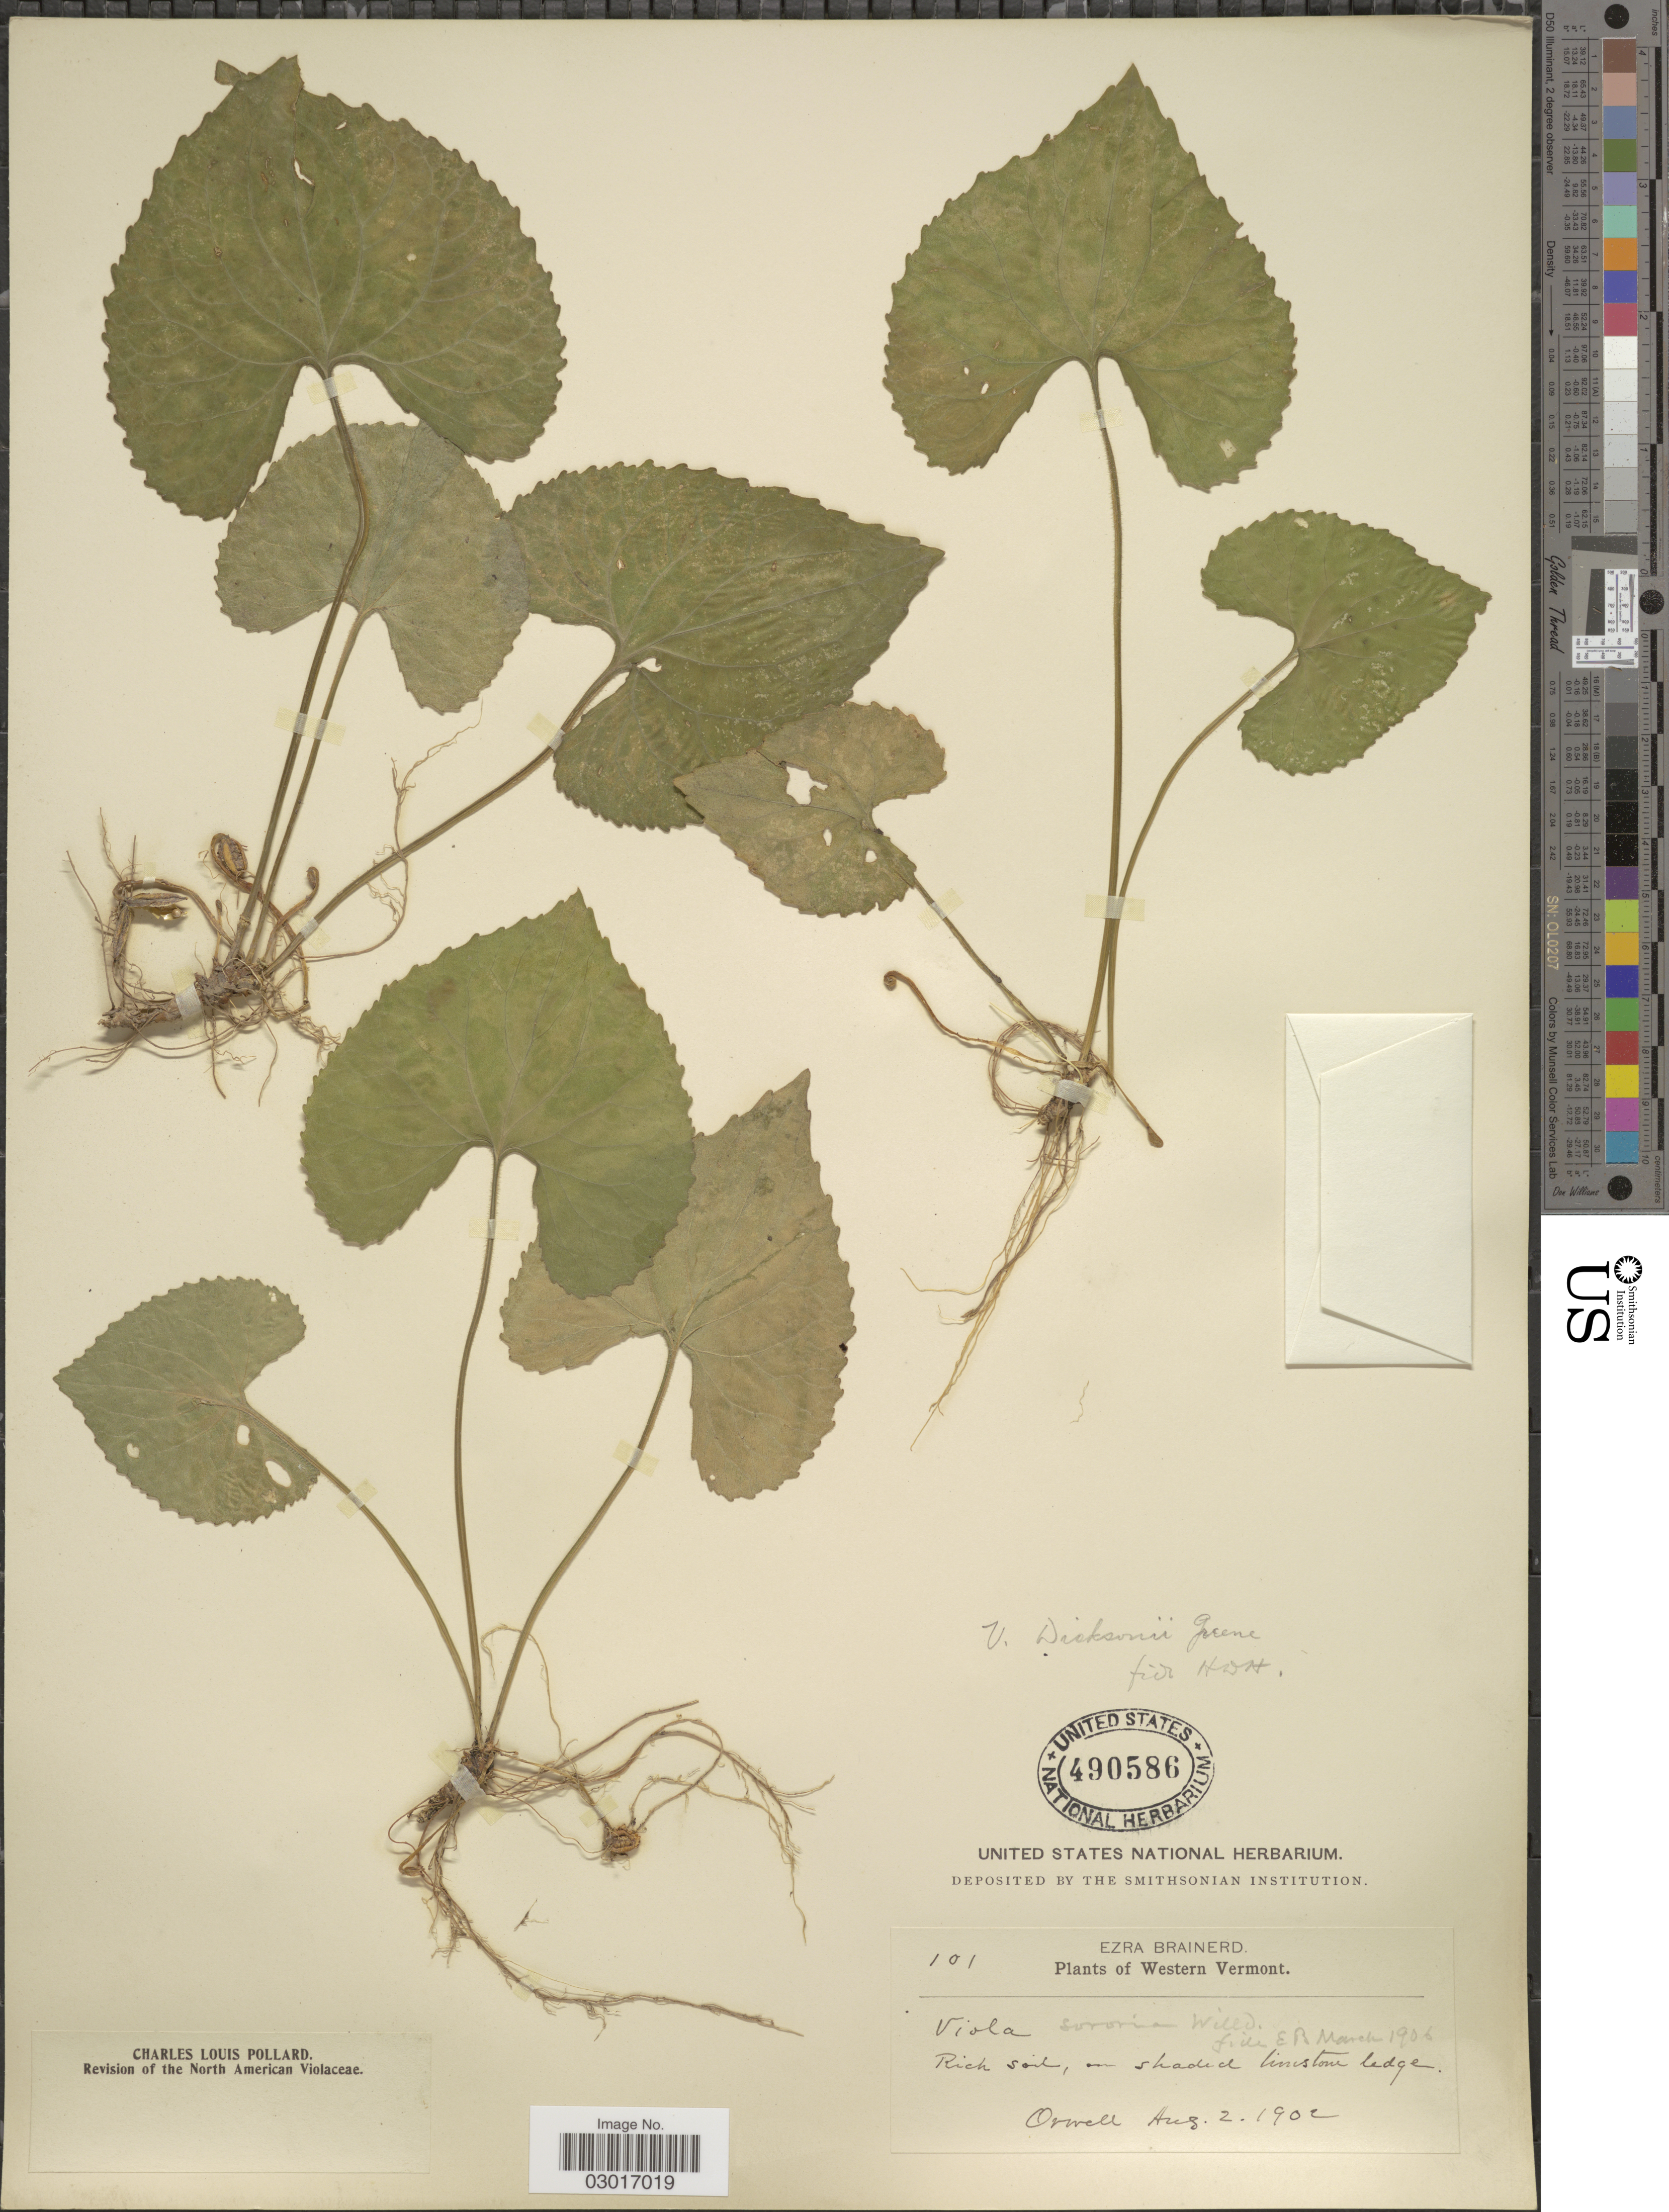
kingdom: Plantae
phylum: Tracheophyta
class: Magnoliopsida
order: Malpighiales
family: Violaceae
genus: Viola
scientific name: Viola sororia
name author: Willd.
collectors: E. Brainerd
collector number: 101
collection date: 1902-08-02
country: United States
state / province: Vermont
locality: Western Vermont.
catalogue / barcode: US 490586